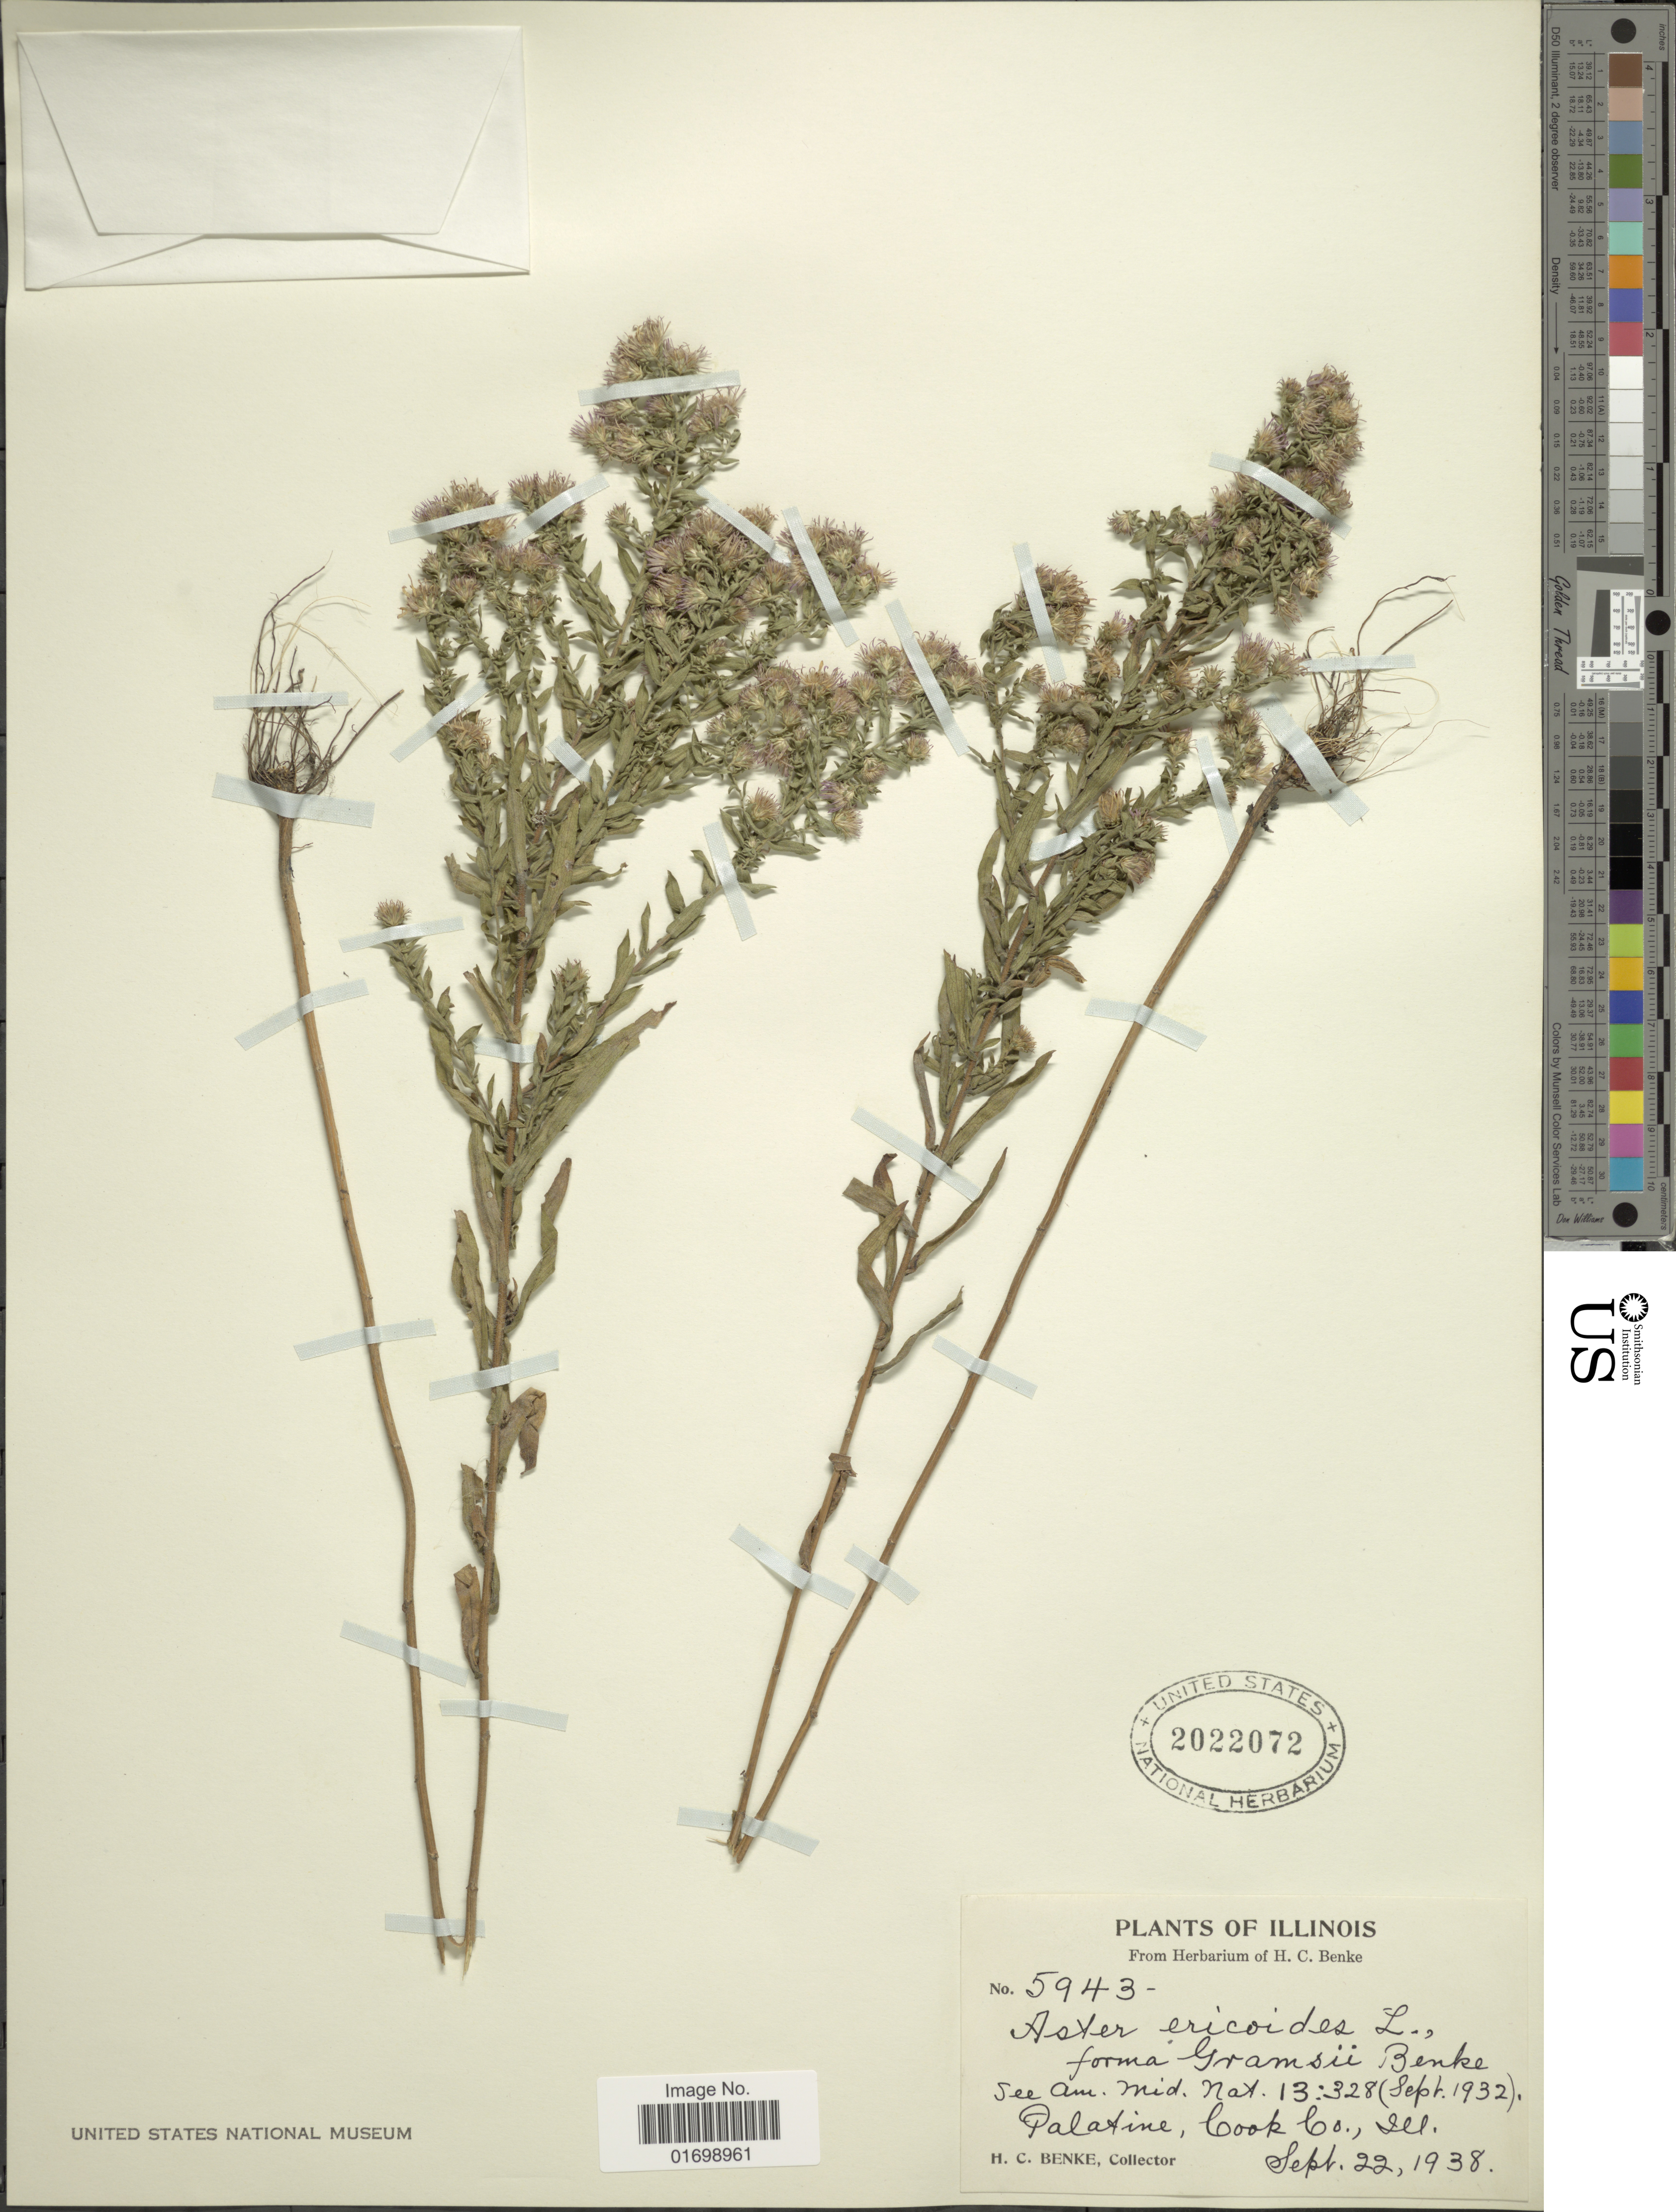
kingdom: Plantae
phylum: Tracheophyta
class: Magnoliopsida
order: Asterales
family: Asteraceae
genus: Symphyotrichum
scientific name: Symphyotrichum ericoides f. gramsii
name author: (Benke) G. Wilh. & Rericha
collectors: H. Benke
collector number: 5943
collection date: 1938-09-22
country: United States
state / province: Illinois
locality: Palatine, Cook Co.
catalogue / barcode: US 2022072